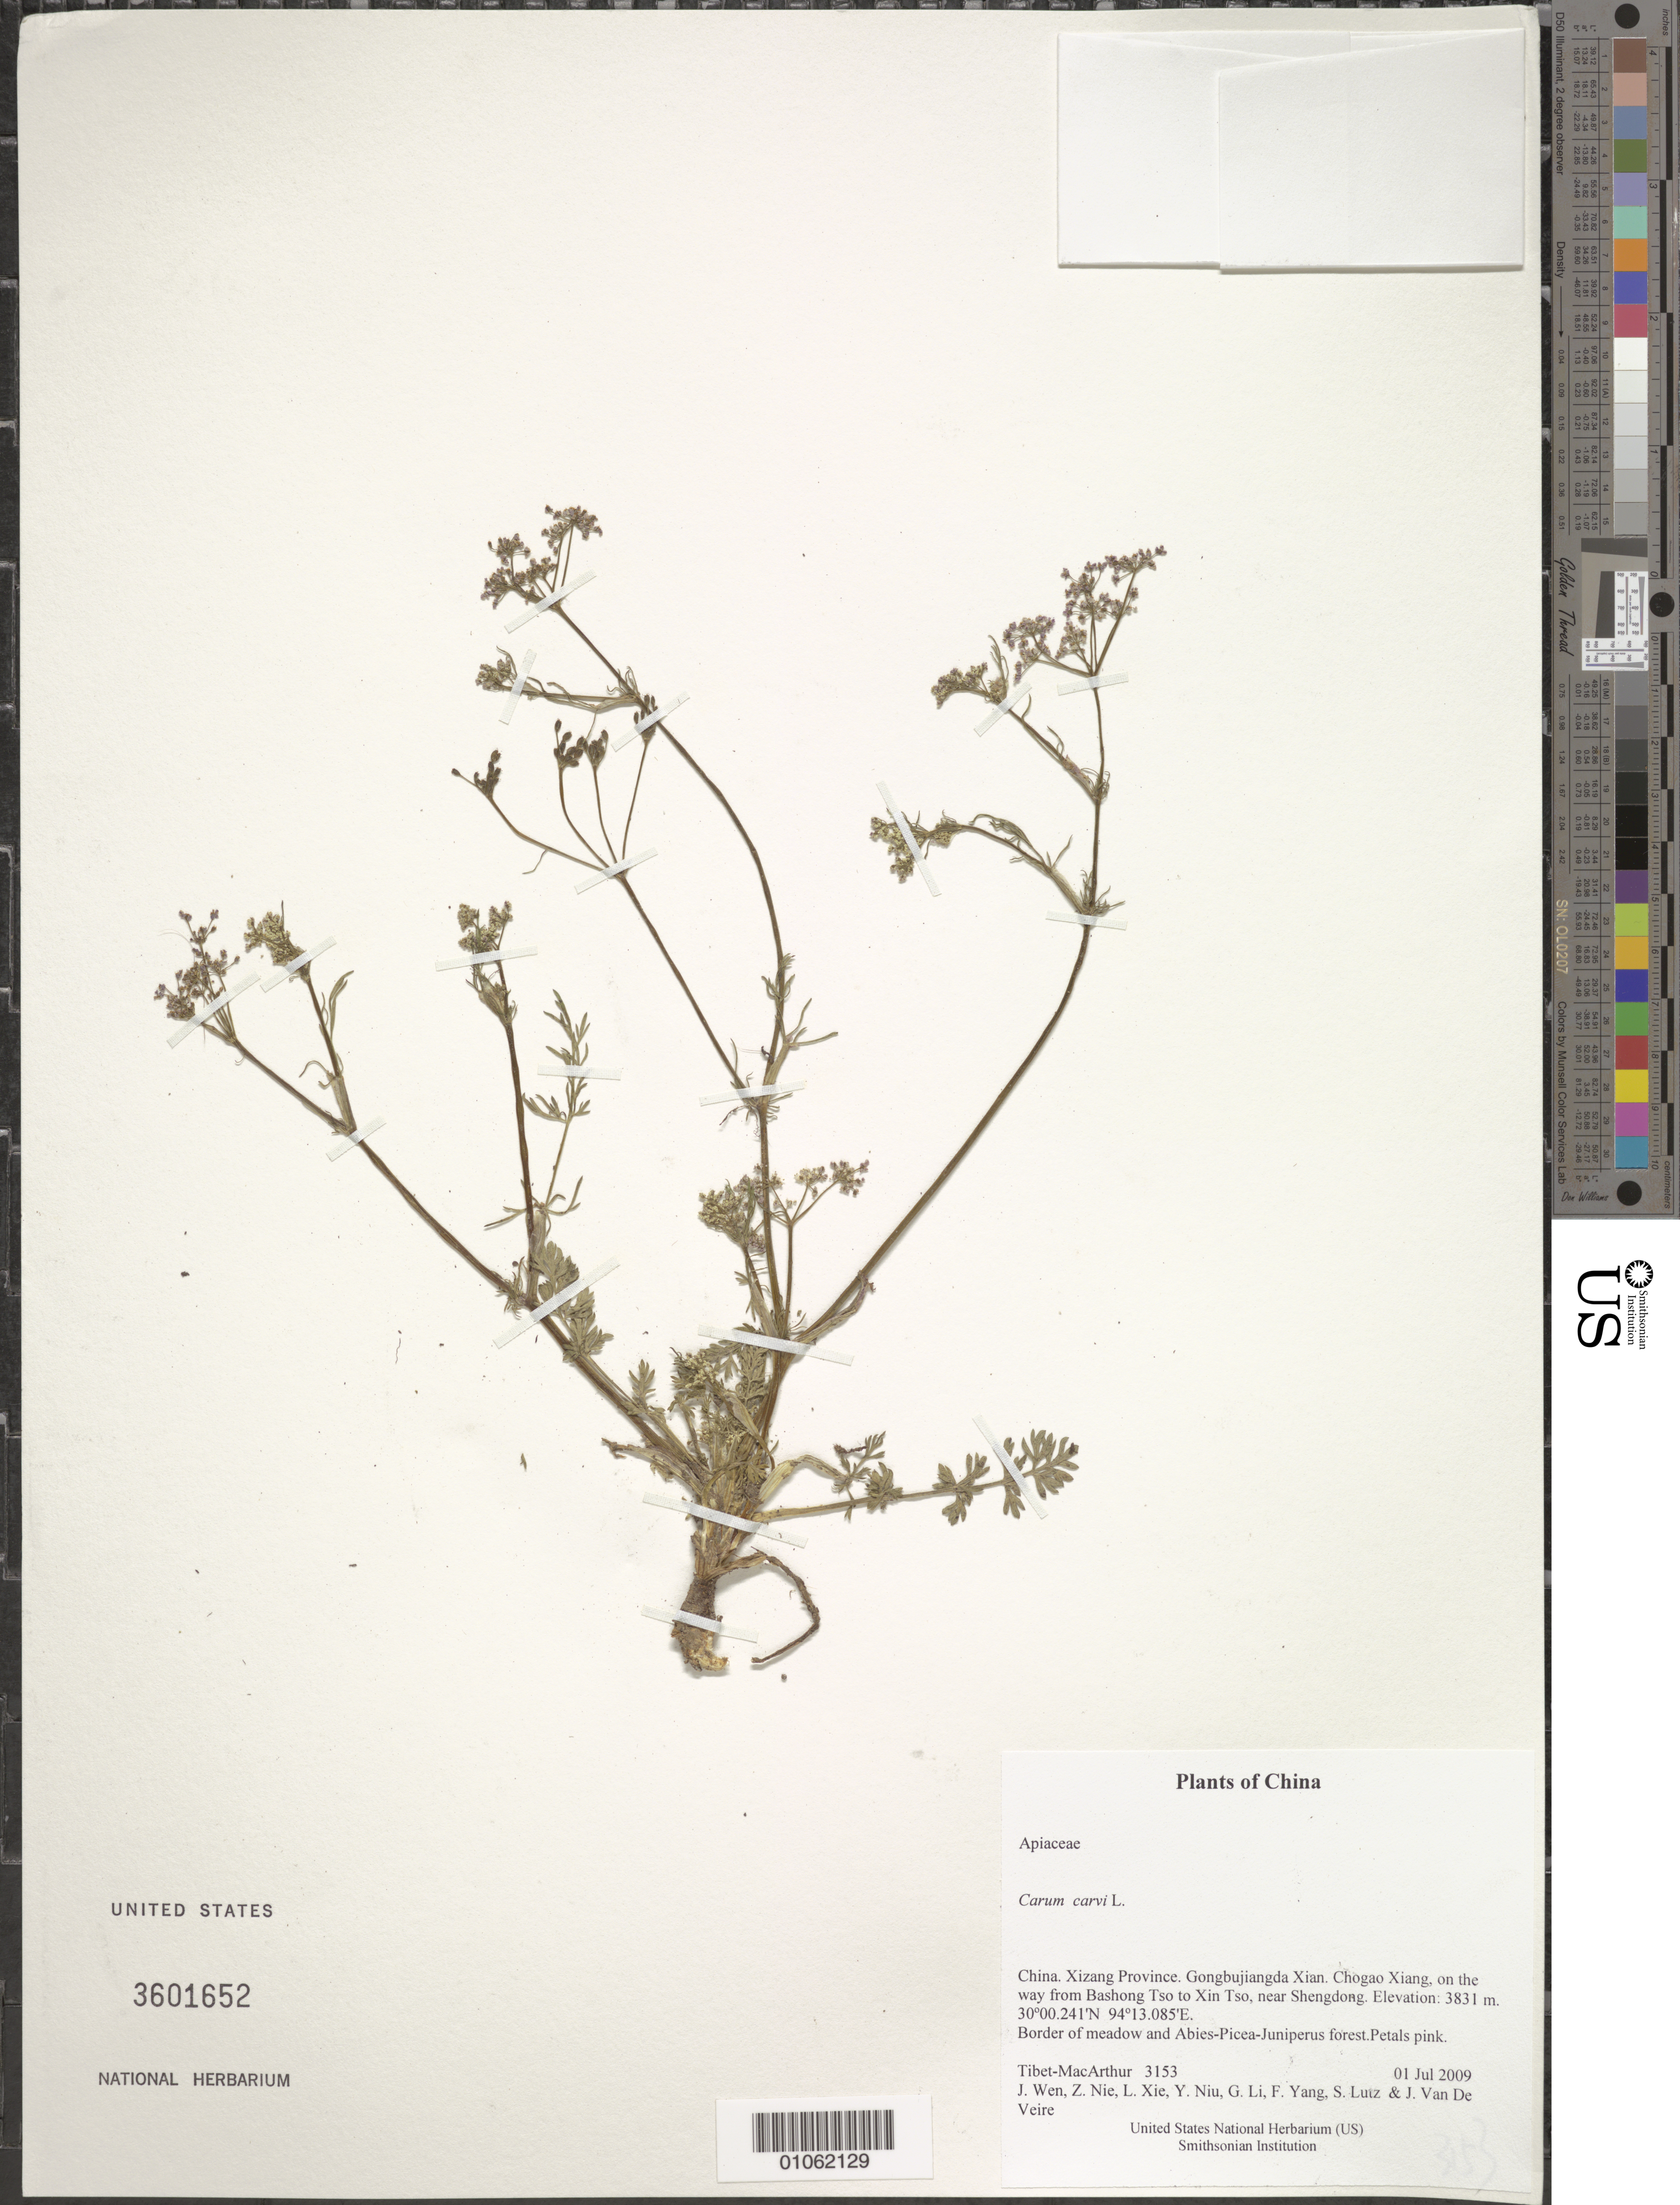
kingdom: Plantae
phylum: Tracheophyta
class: Magnoliopsida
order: Apiales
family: Apiaceae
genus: Carum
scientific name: Carum carvi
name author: L.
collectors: Tibet-MacArthur, J. Wen, Z. Nie, L. Xie, Y. Niu, G. Li, F. Yang, S. Lutz & J. Van De Veire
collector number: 3153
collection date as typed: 01 Jul 2009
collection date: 2009-07-01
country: China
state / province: Xizang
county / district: Gongbujiangda Xian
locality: Chogao Xiang, on the way from Bashong Tso to Xin Tso, near Shengdong.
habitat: Border of meadow and Abies-Picea-Juniperus forest.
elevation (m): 3831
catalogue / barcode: US 3601652